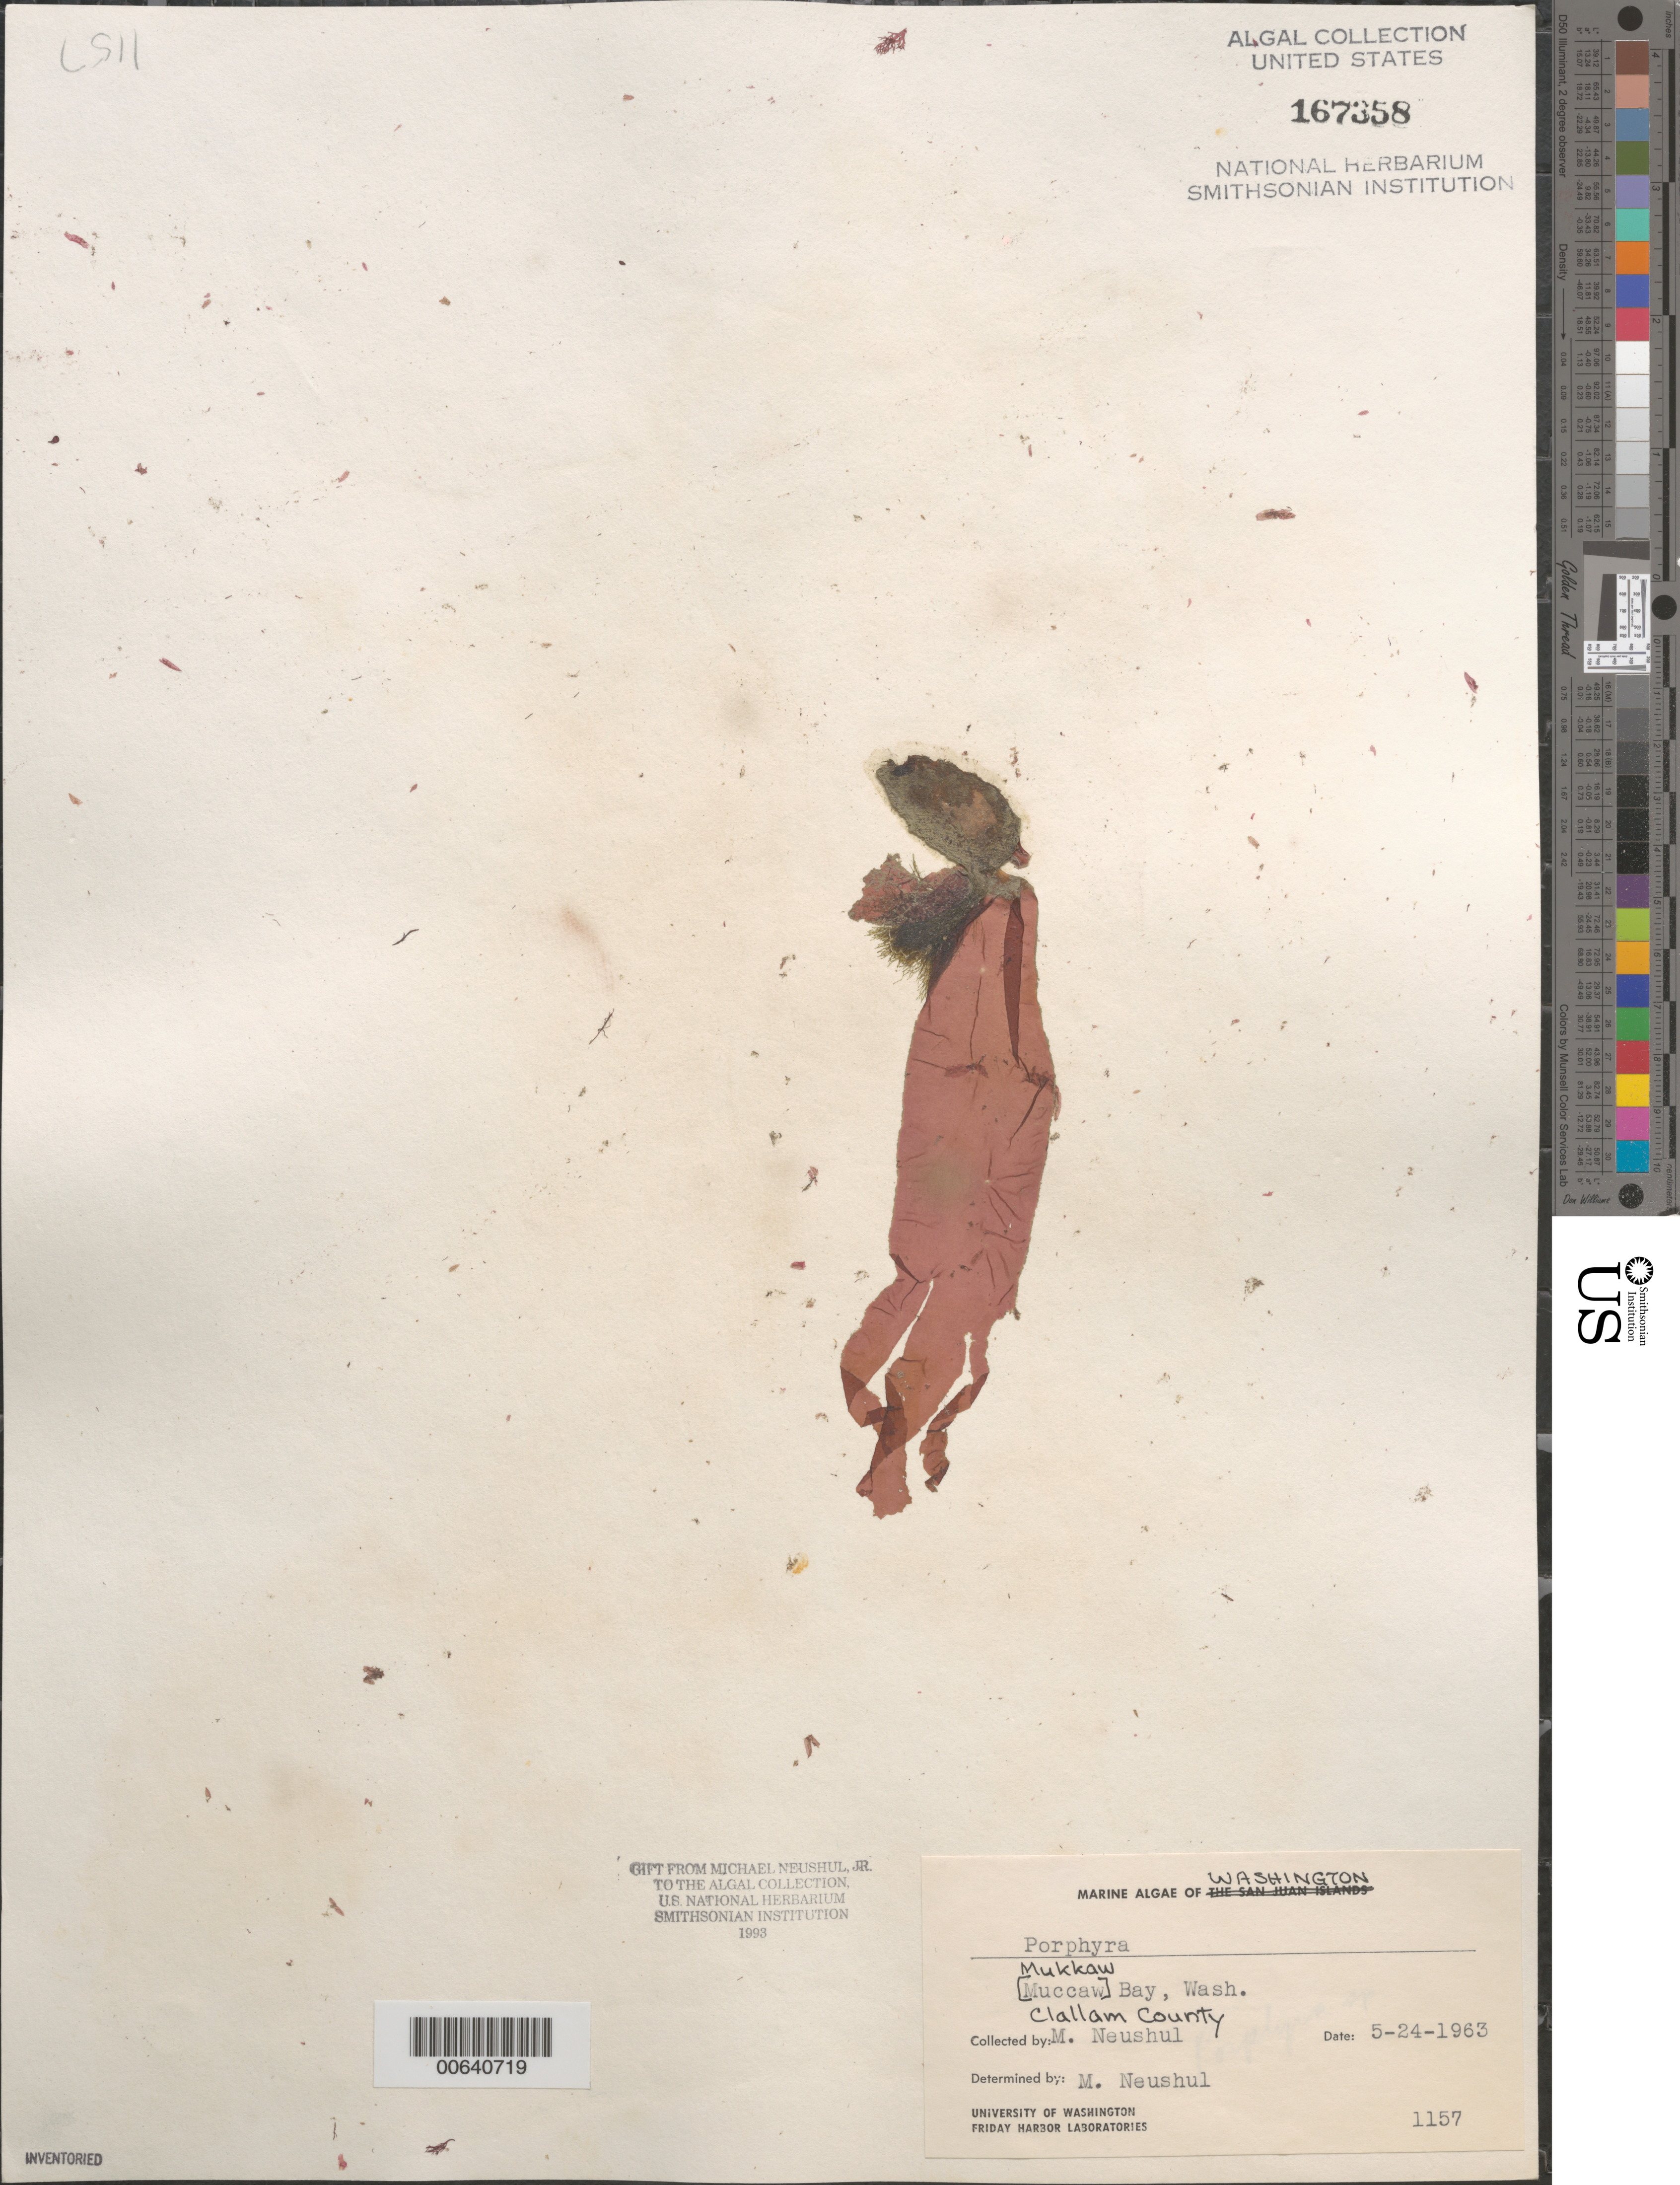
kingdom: Plantae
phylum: Rhodophyta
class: Bangiophyceae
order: Bangiales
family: Bangiaceae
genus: Porphyra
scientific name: Porphyra sp.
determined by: Neushul, M.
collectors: M. Neushul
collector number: Neushul 1157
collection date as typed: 24 May 1963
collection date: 1963-05-24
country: United States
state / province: Washington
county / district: Clallam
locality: Mukkaw Bay (Muccaw Bay)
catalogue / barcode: US 167358